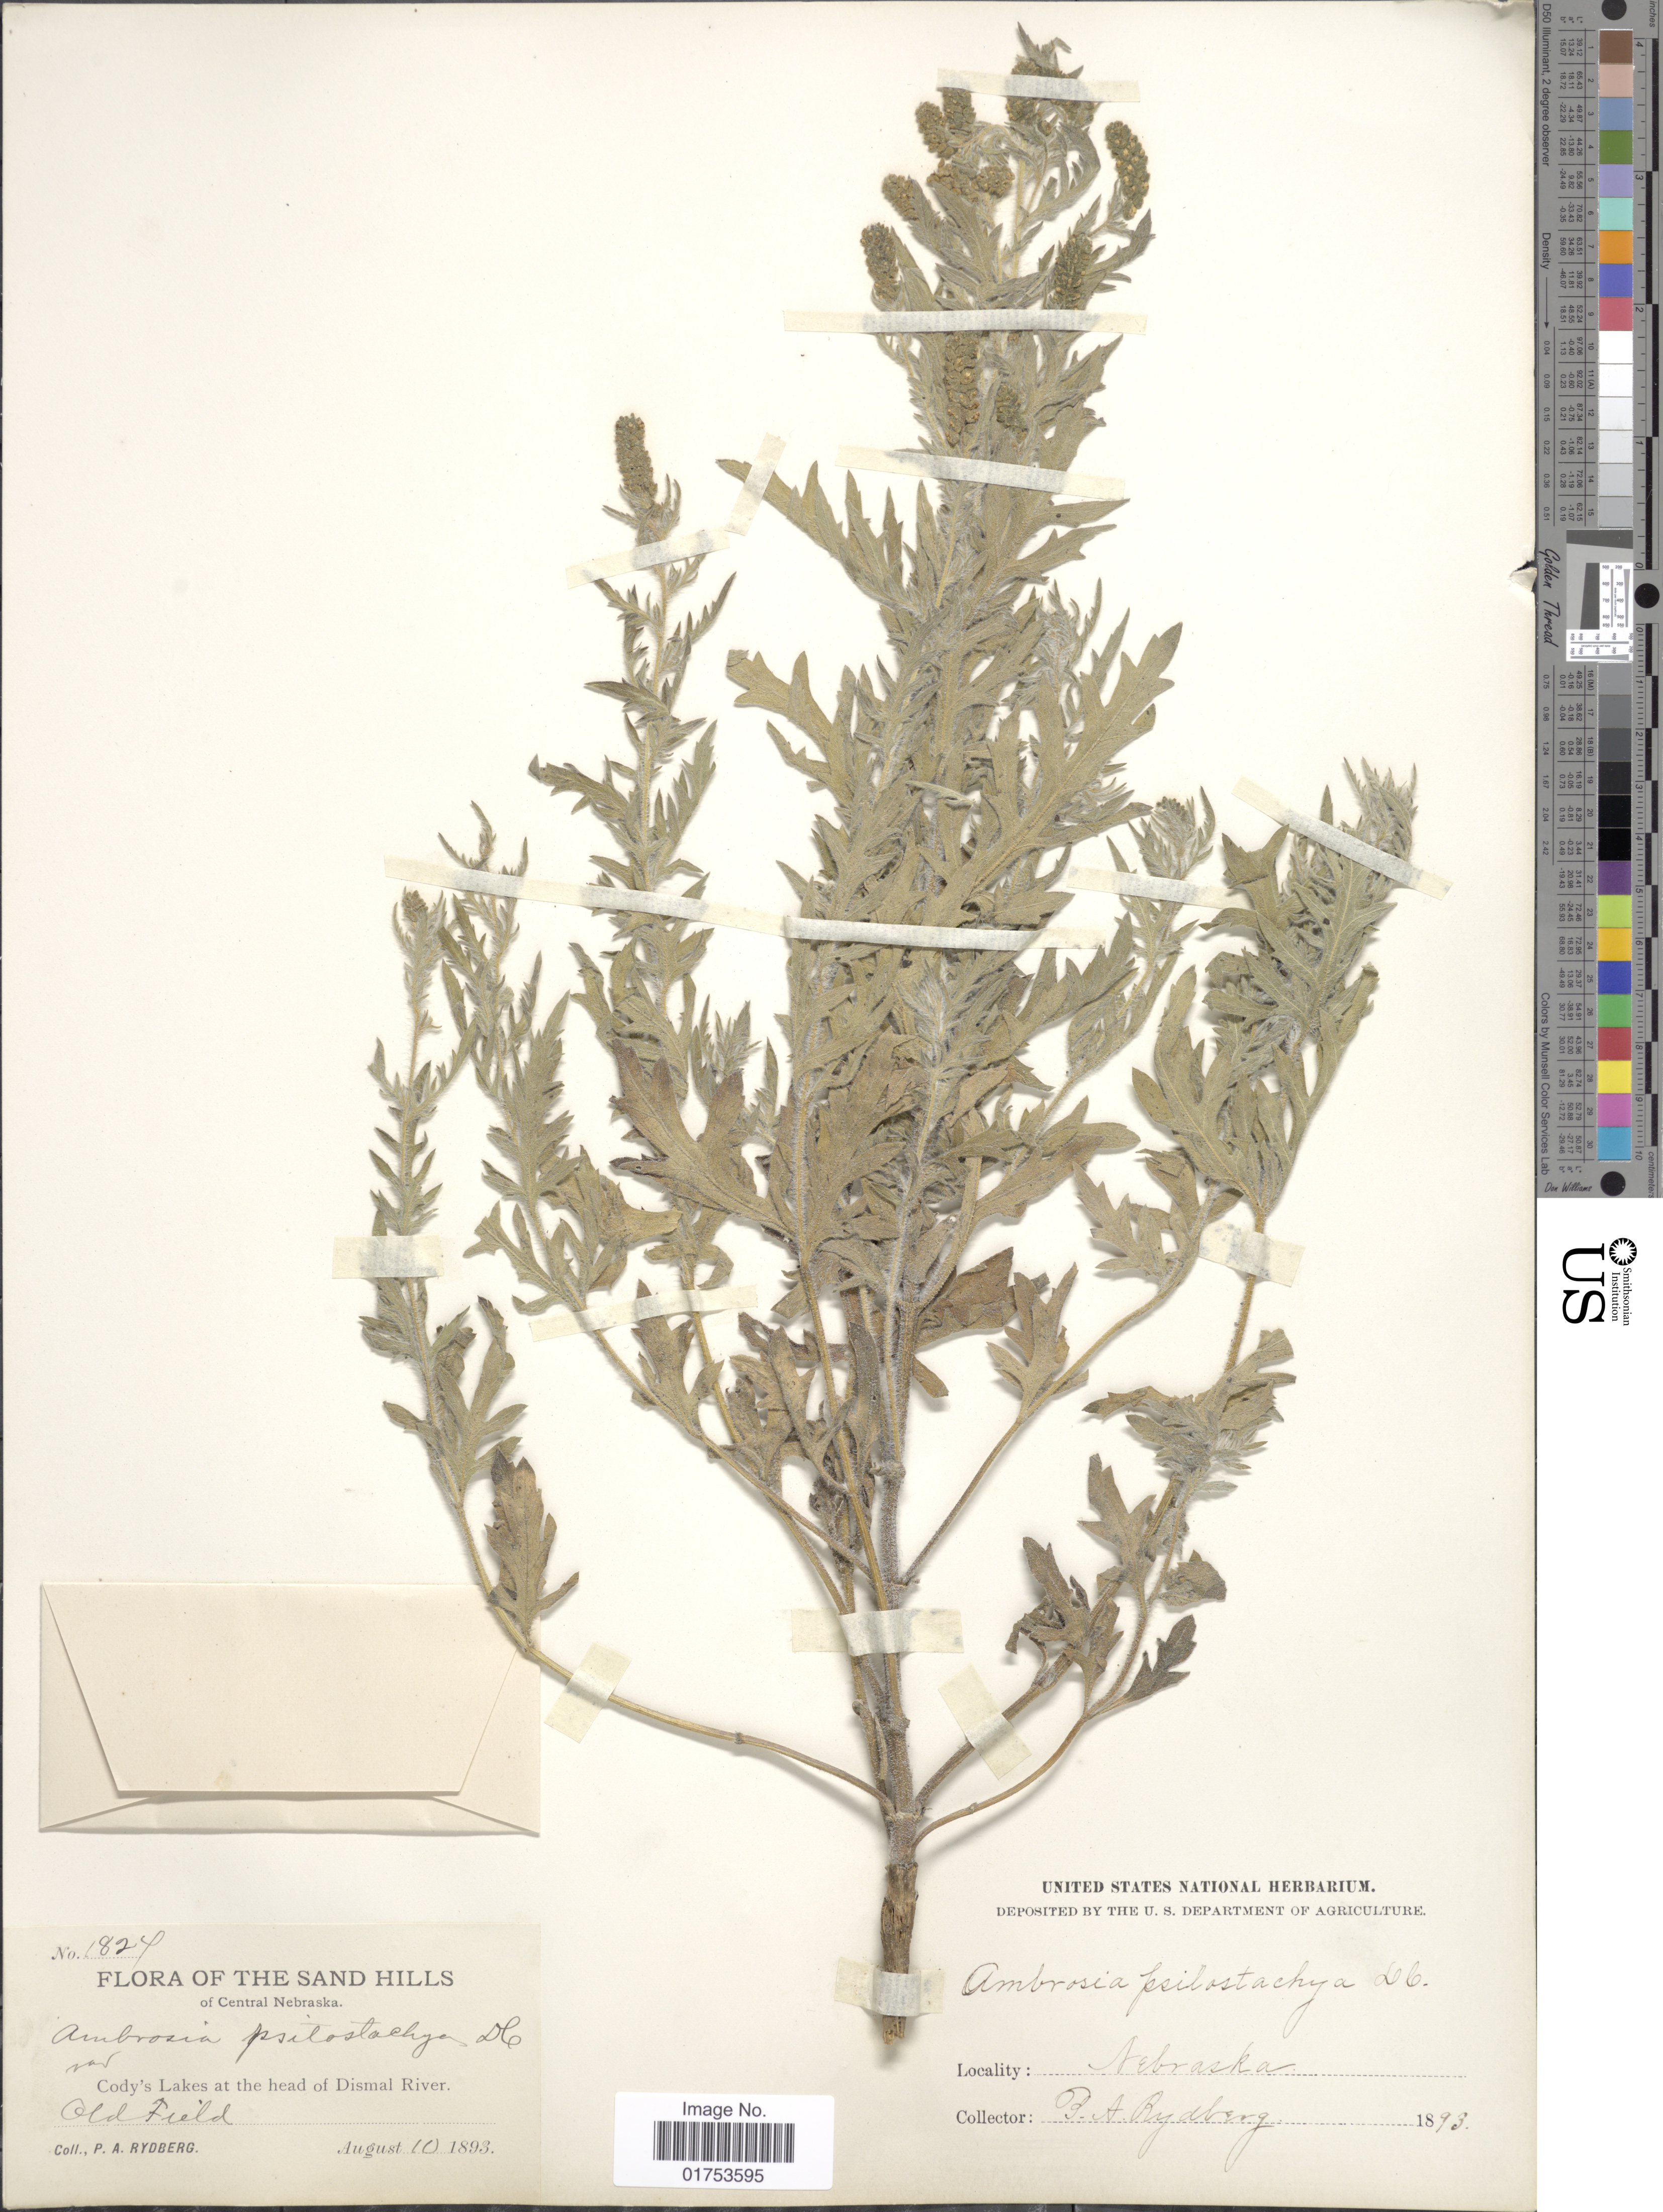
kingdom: Plantae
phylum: Tracheophyta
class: Magnoliopsida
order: Asterales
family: Asteraceae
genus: Ambrosia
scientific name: Ambrosia psilostachya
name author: DC.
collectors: P. A. Rydberg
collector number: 1824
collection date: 1893-08-10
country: United States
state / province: Nebraska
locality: The Sand Hills of Central Nebraska, Cody's Lakes at the head of Dismal River